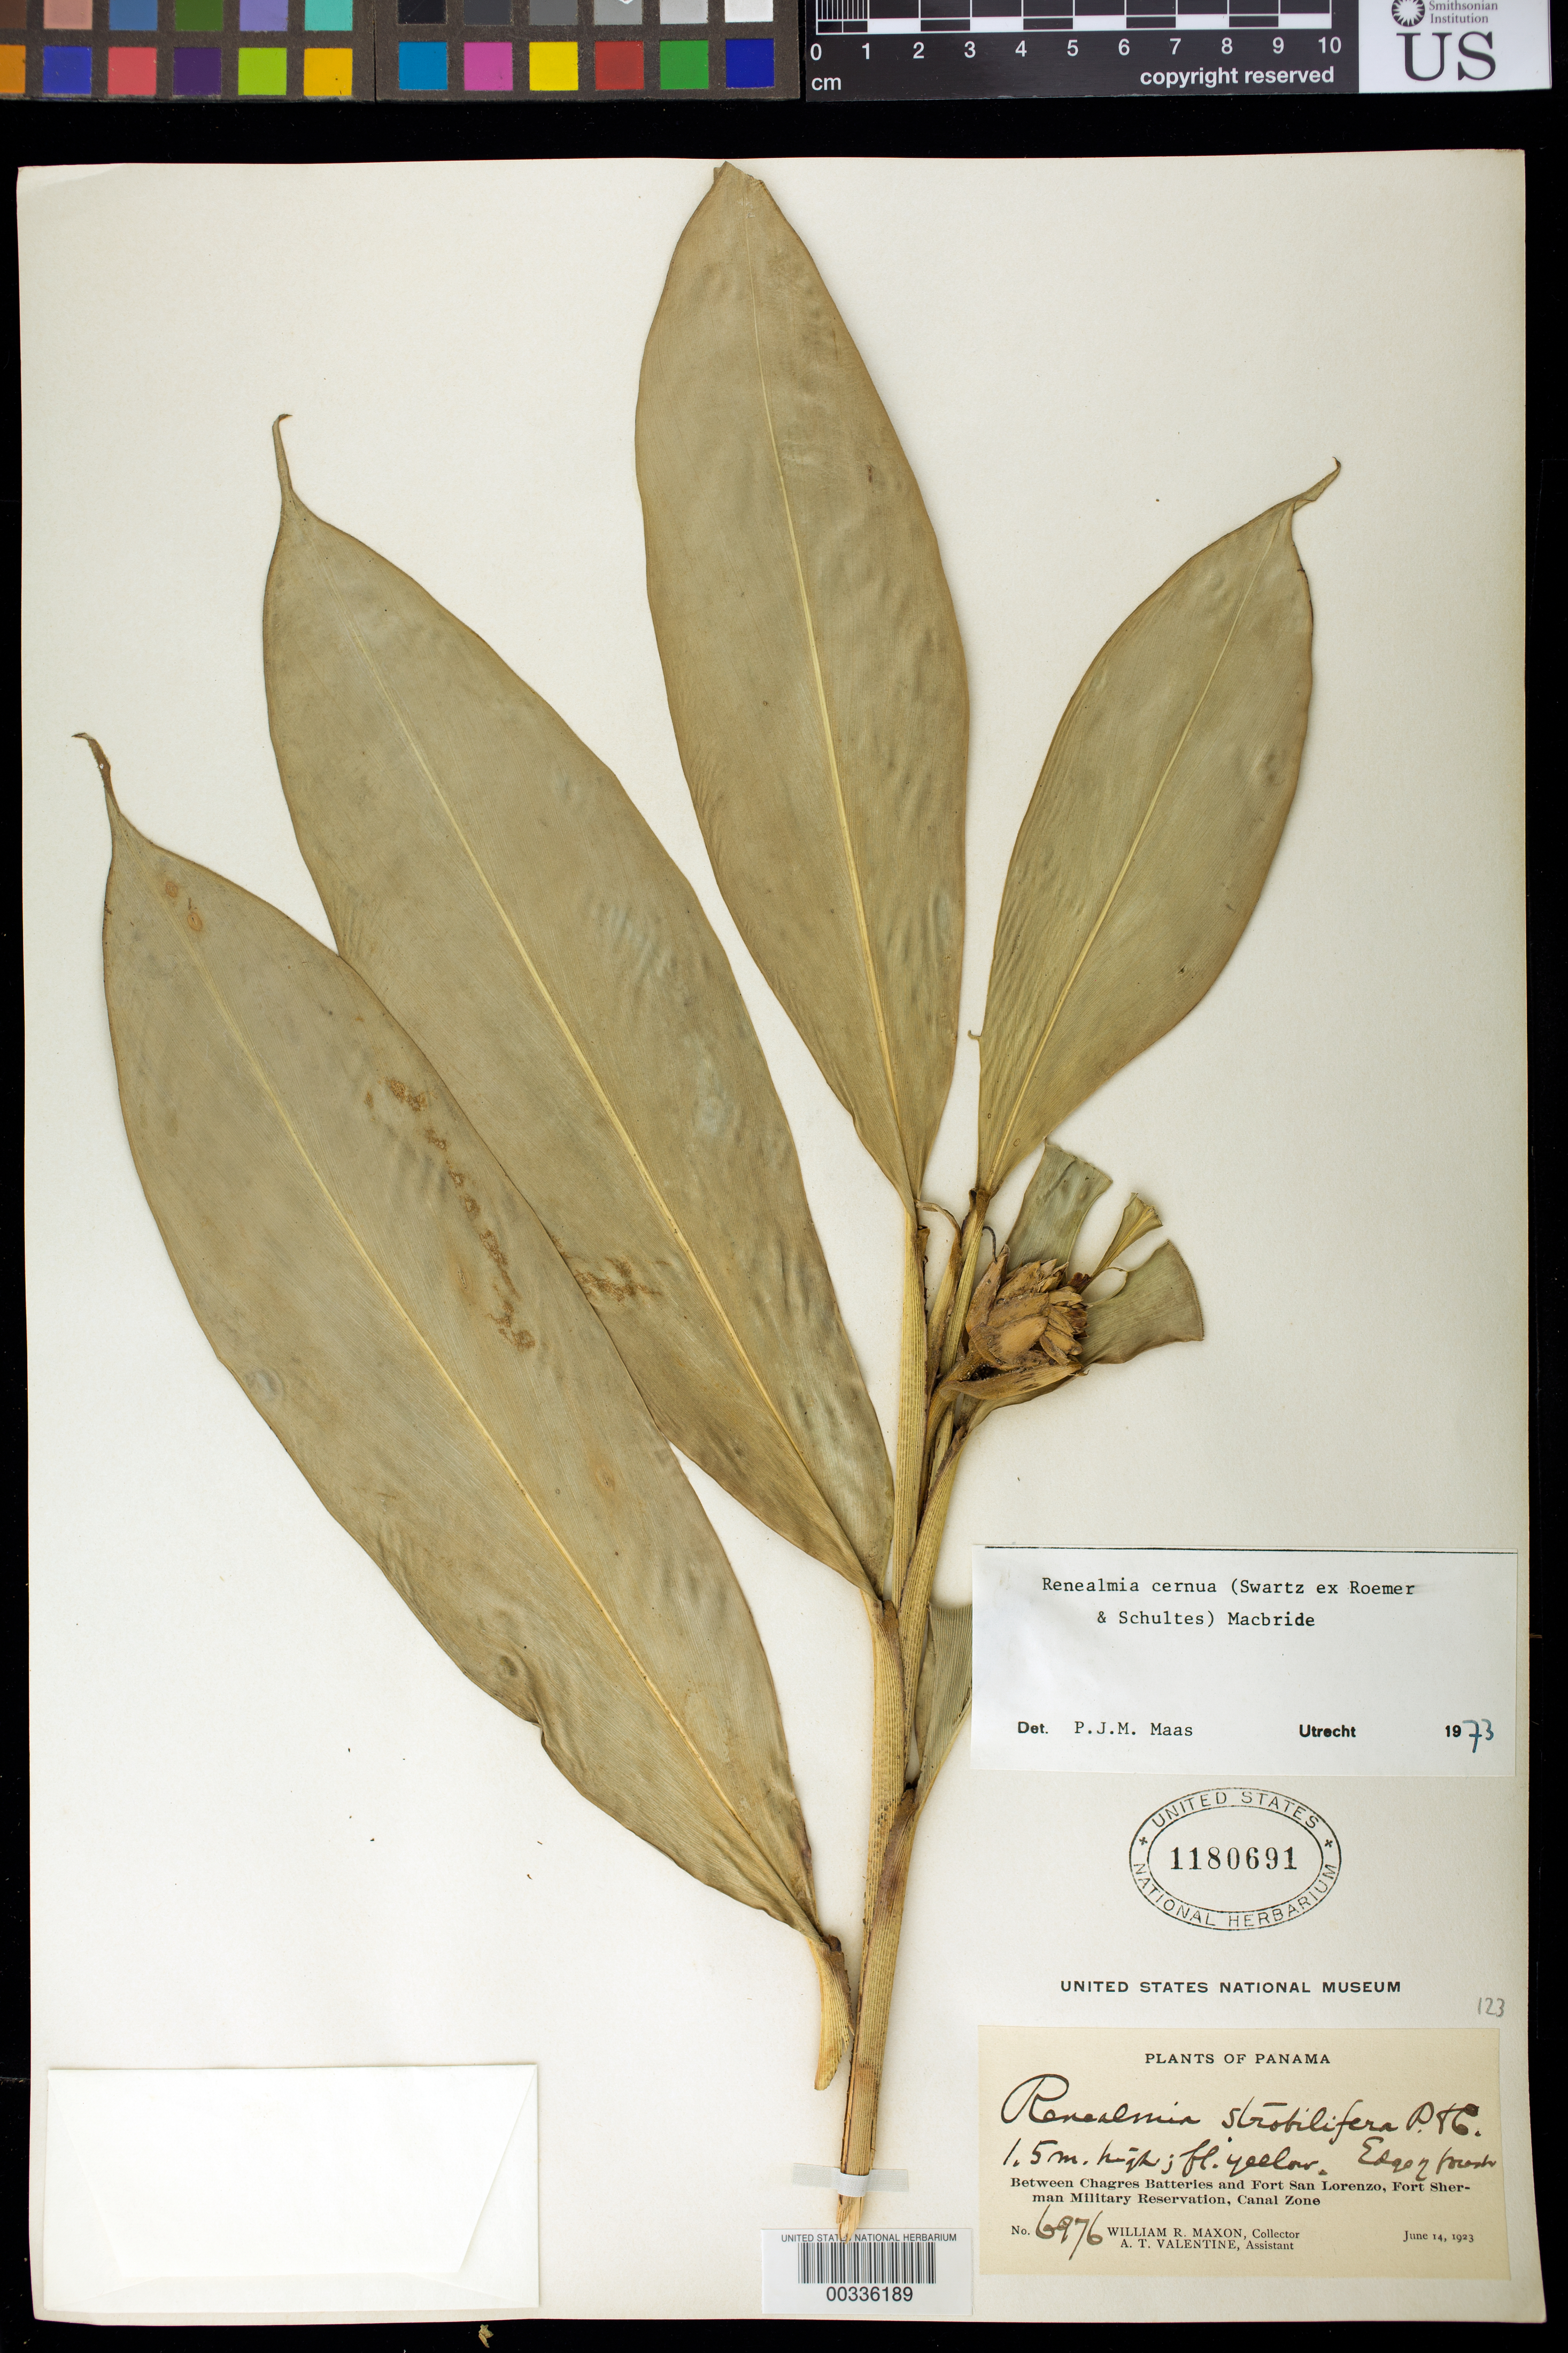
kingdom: Plantae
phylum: Tracheophyta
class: Liliopsida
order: Zingiberales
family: Zingiberaceae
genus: Renealmia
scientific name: Renealmia cernua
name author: (Sw. ex Roem. & Schult.) J.F. Macbr.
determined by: Maas, Paul J. M.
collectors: W. R. Maxon & A. Valentine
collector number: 6976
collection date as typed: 14 Jun 1923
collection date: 1923-06-14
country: Panama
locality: Between Chagres Batteries and Fort San Lorenzo, Fort Sherman Military Reservation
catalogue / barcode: US 1180691